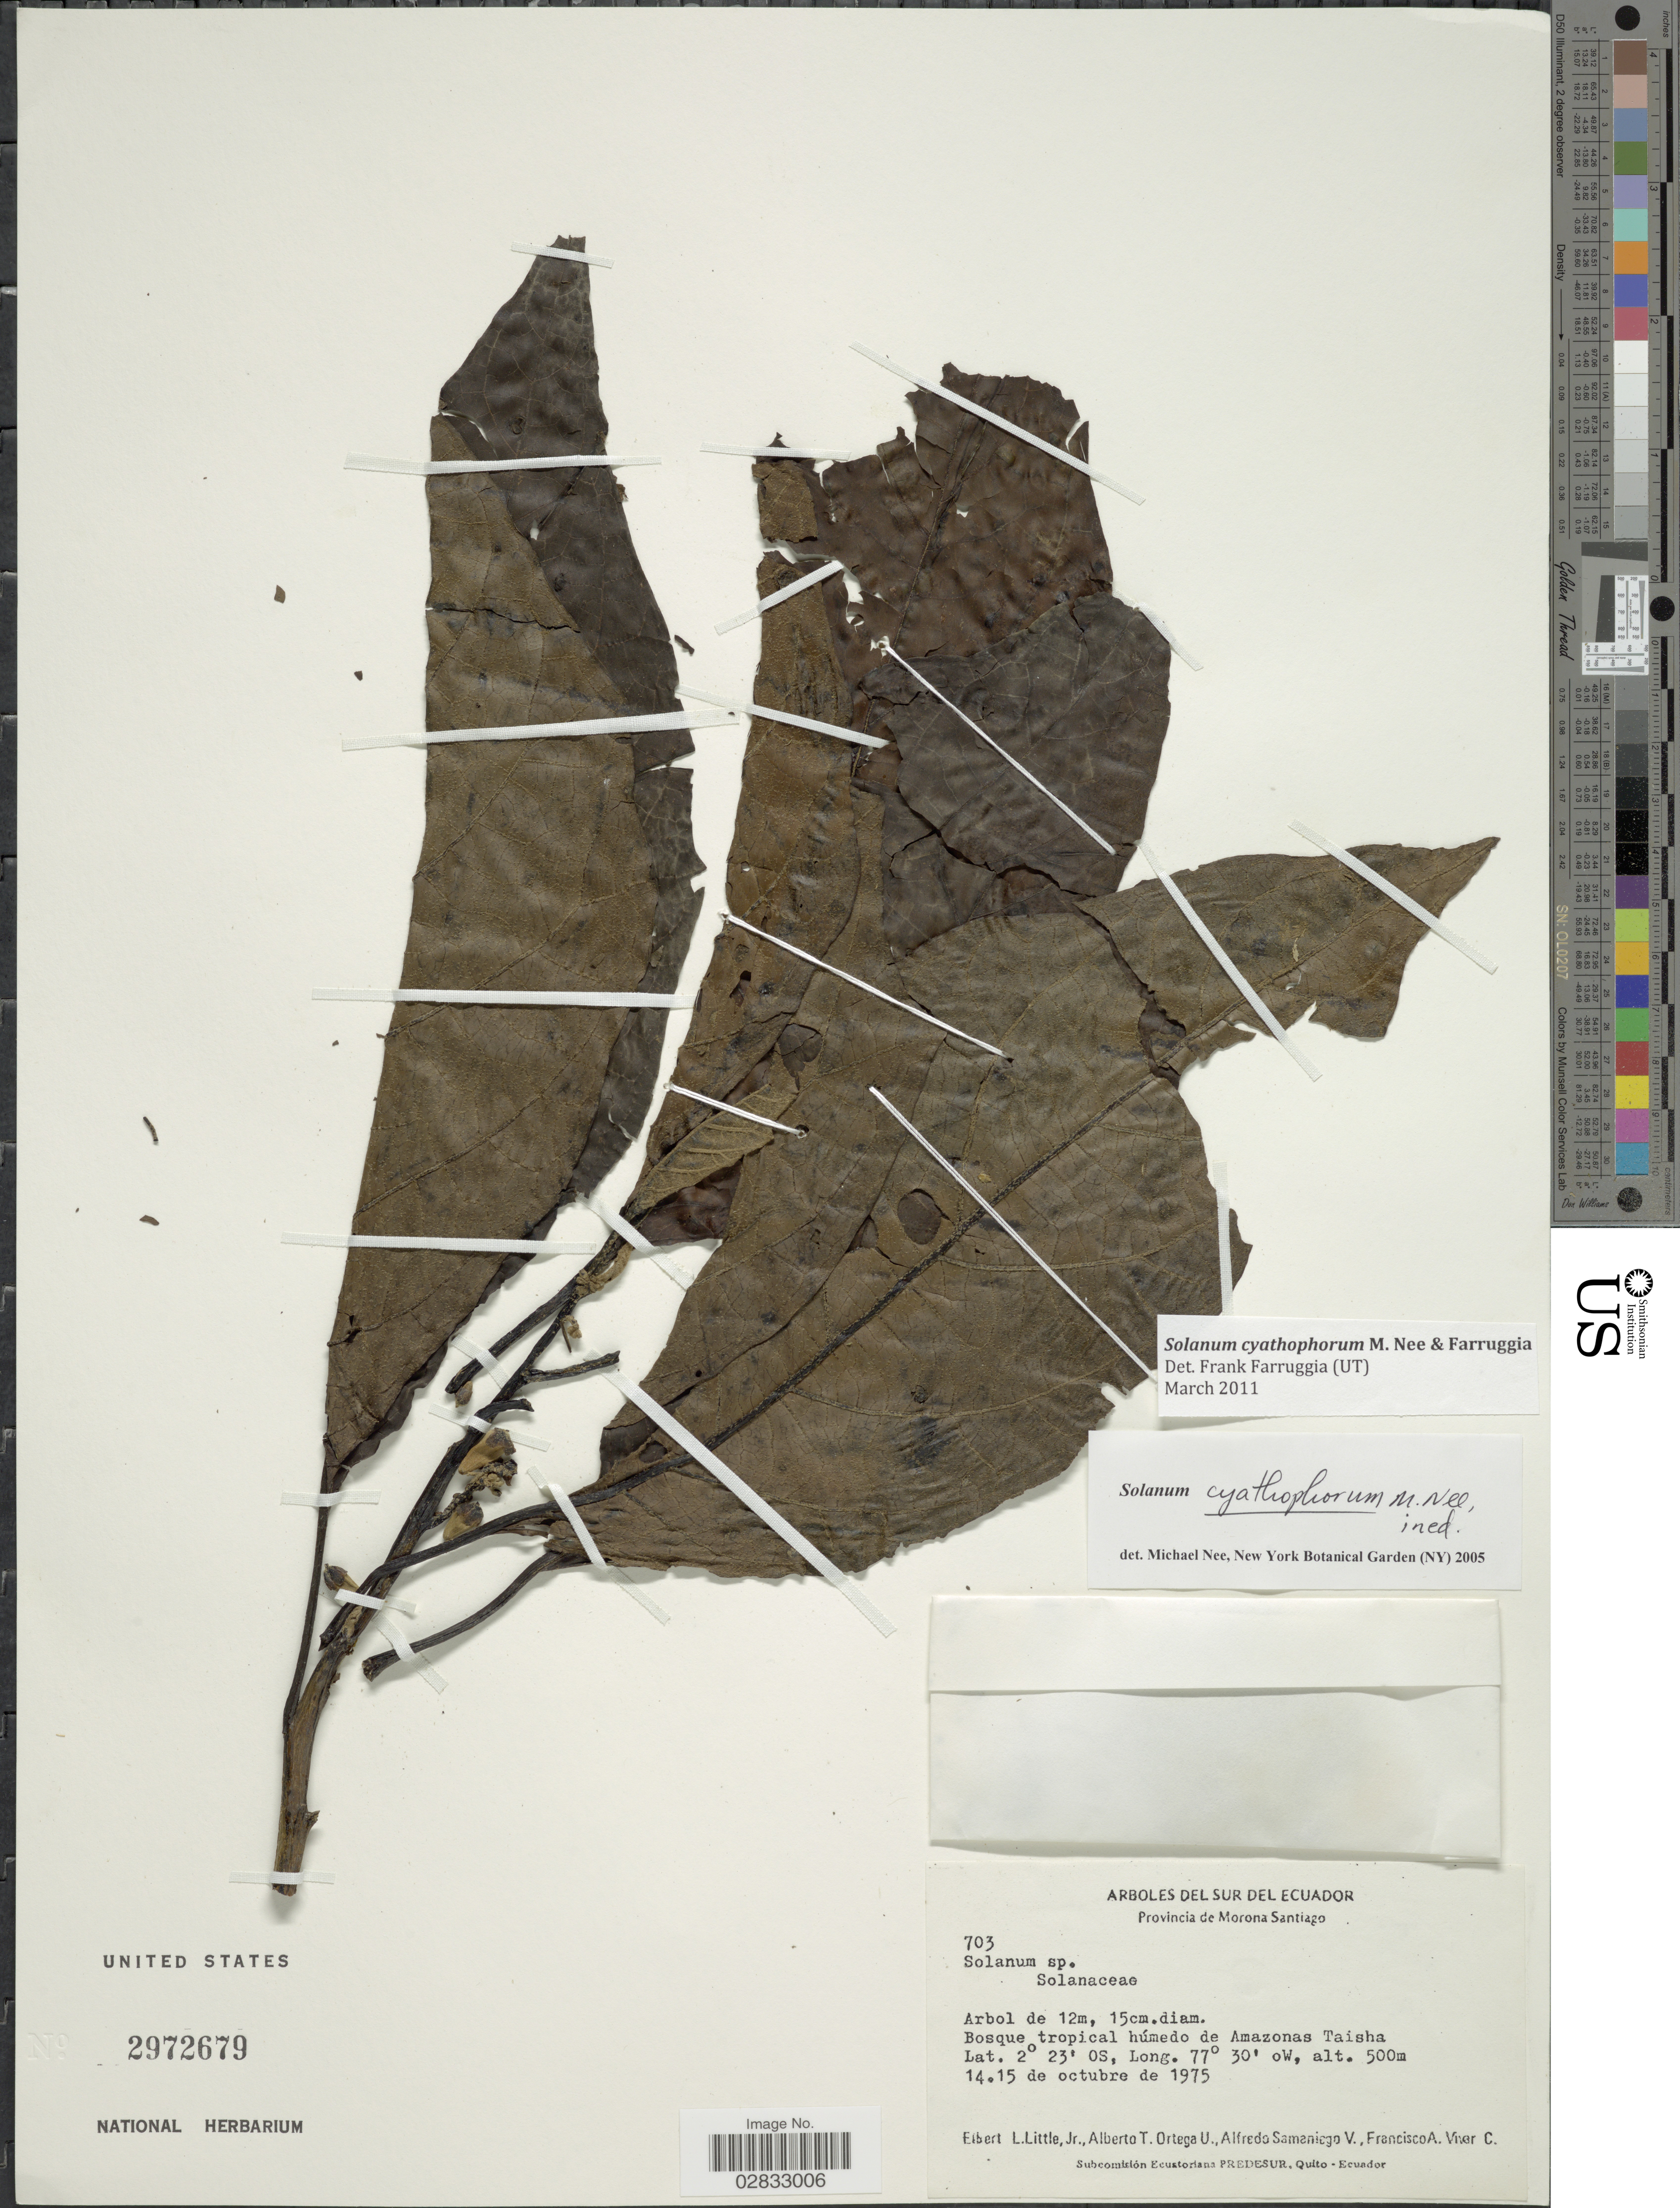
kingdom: Plantae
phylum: Tracheophyta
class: Magnoliopsida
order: Solanales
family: Solanaceae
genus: Solanum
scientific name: Solanum cyathophorum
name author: M. Nee & Farruggia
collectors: E. L. Little, A. T. Ortega U., A. V. Samaniego, A. V. Samaniego & F. A. Vivar C.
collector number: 703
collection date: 1975-10-14/1975-10-15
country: Ecuador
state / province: Morona-Santiago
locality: Bosque tropical húmedo de Amazonas Taisha.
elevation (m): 500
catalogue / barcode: US 2972679